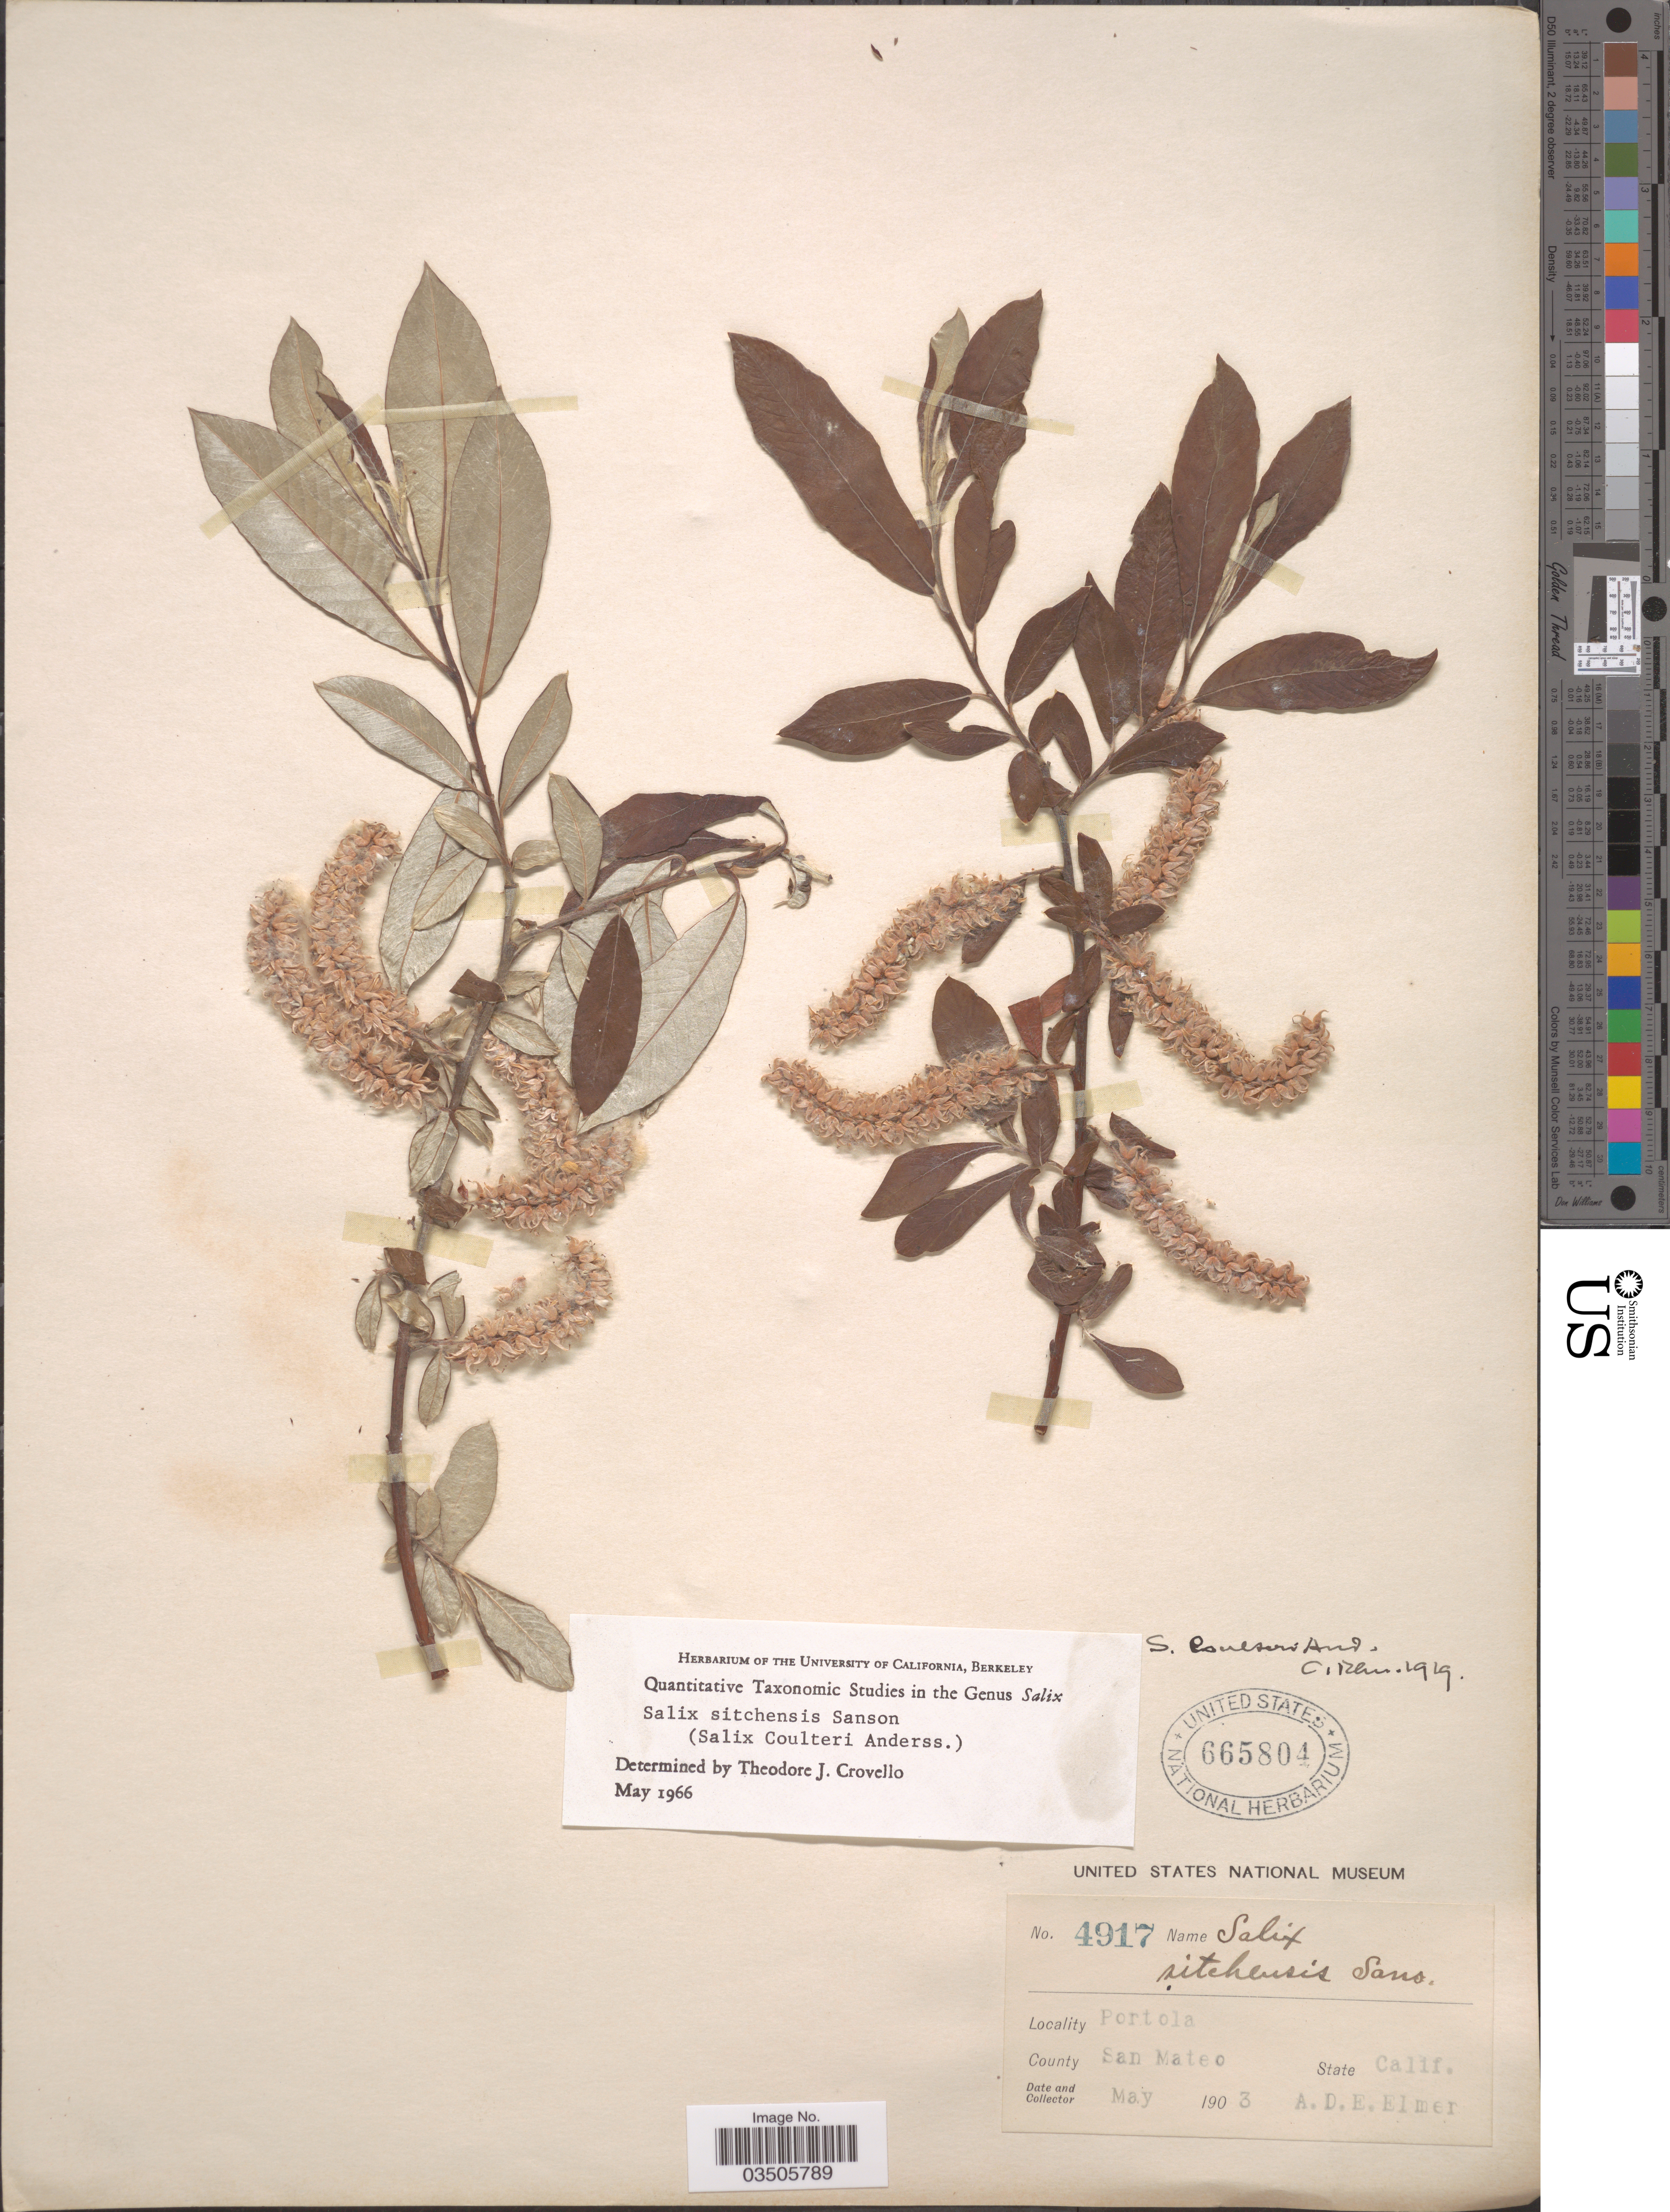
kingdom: Plantae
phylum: Tracheophyta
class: Magnoliopsida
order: Malpighiales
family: Salicaceae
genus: Salix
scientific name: Salix sitchensis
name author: Sanson ex Bong.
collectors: A. D. E. Elmer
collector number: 4917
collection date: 1903-05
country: United States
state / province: California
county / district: San Mateo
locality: Portola. County San Mateo.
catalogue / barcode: US 665804